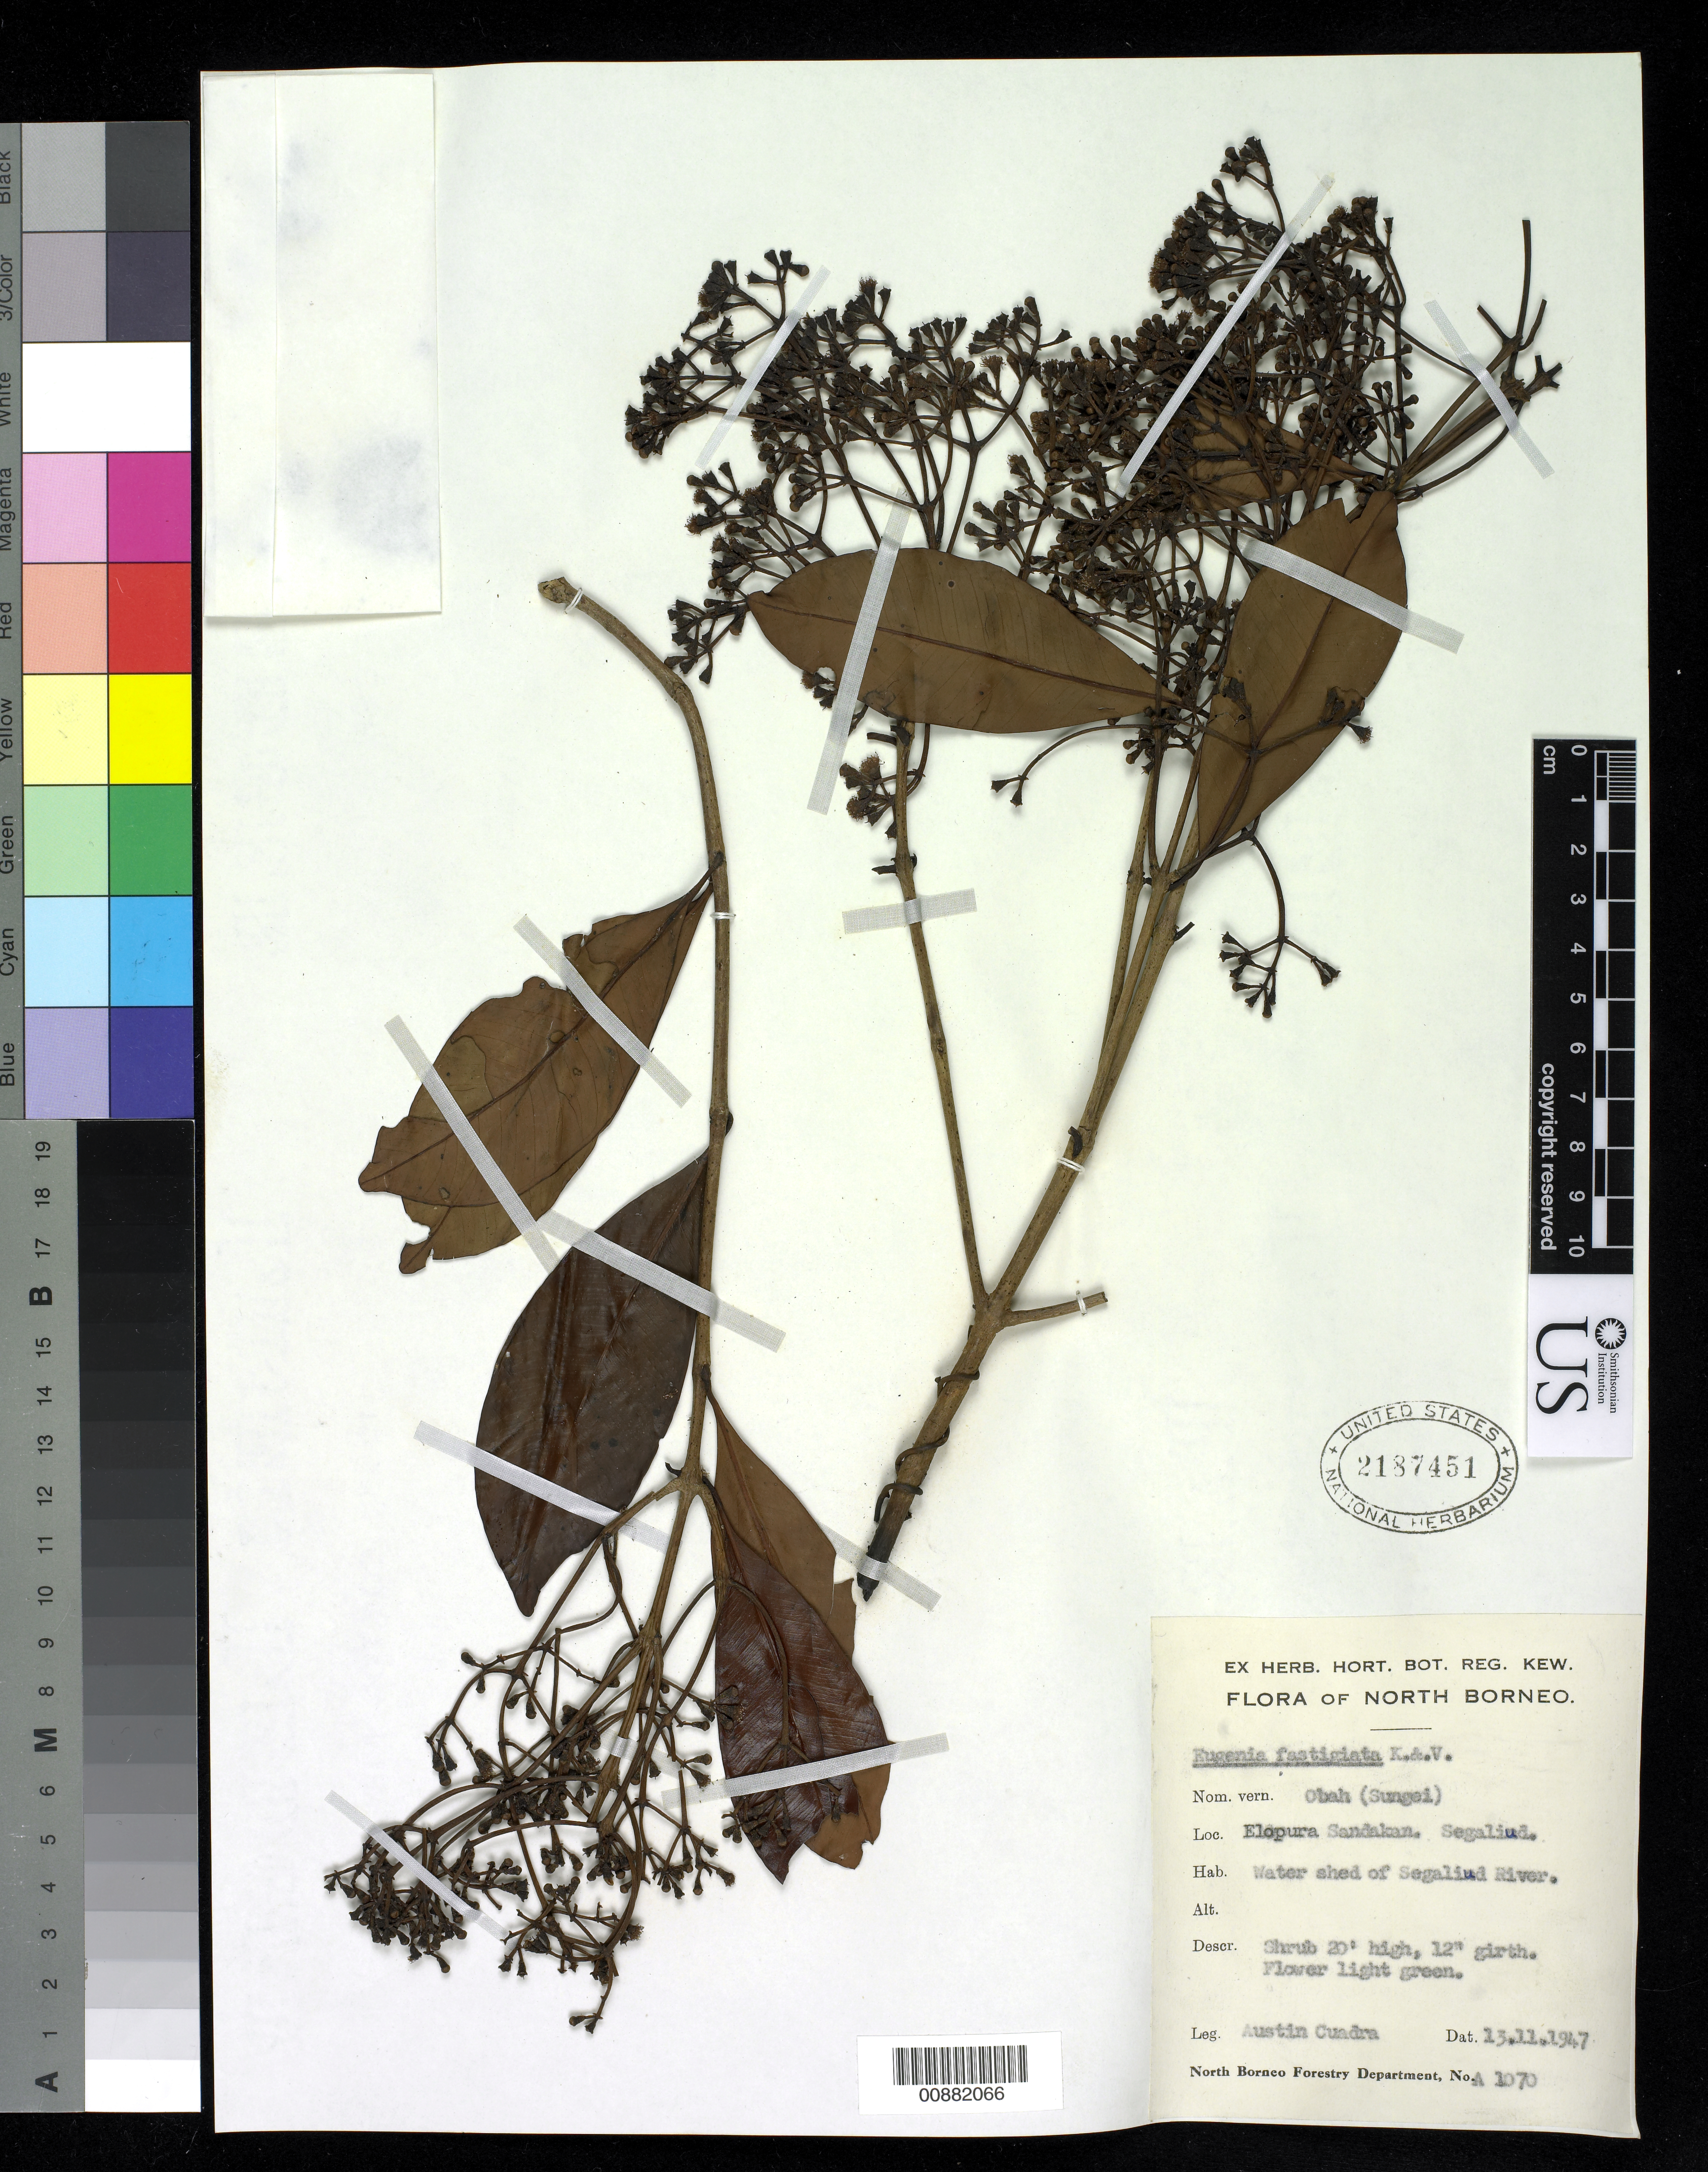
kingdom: Plantae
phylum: Tracheophyta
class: Magnoliopsida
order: Myrtales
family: Myrtaceae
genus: Syzygium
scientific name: Syzygium fastigiatum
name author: (Blume) Merr. & L.M. Perry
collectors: A. Cuadra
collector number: A 1070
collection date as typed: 13 Nov 1947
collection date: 1947-11-13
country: Malaysia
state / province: Sabah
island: Borneo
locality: North Borneo. Elopura Sandakan. Segaliud.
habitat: Water shed of Segaliud River.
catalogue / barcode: US 2187451